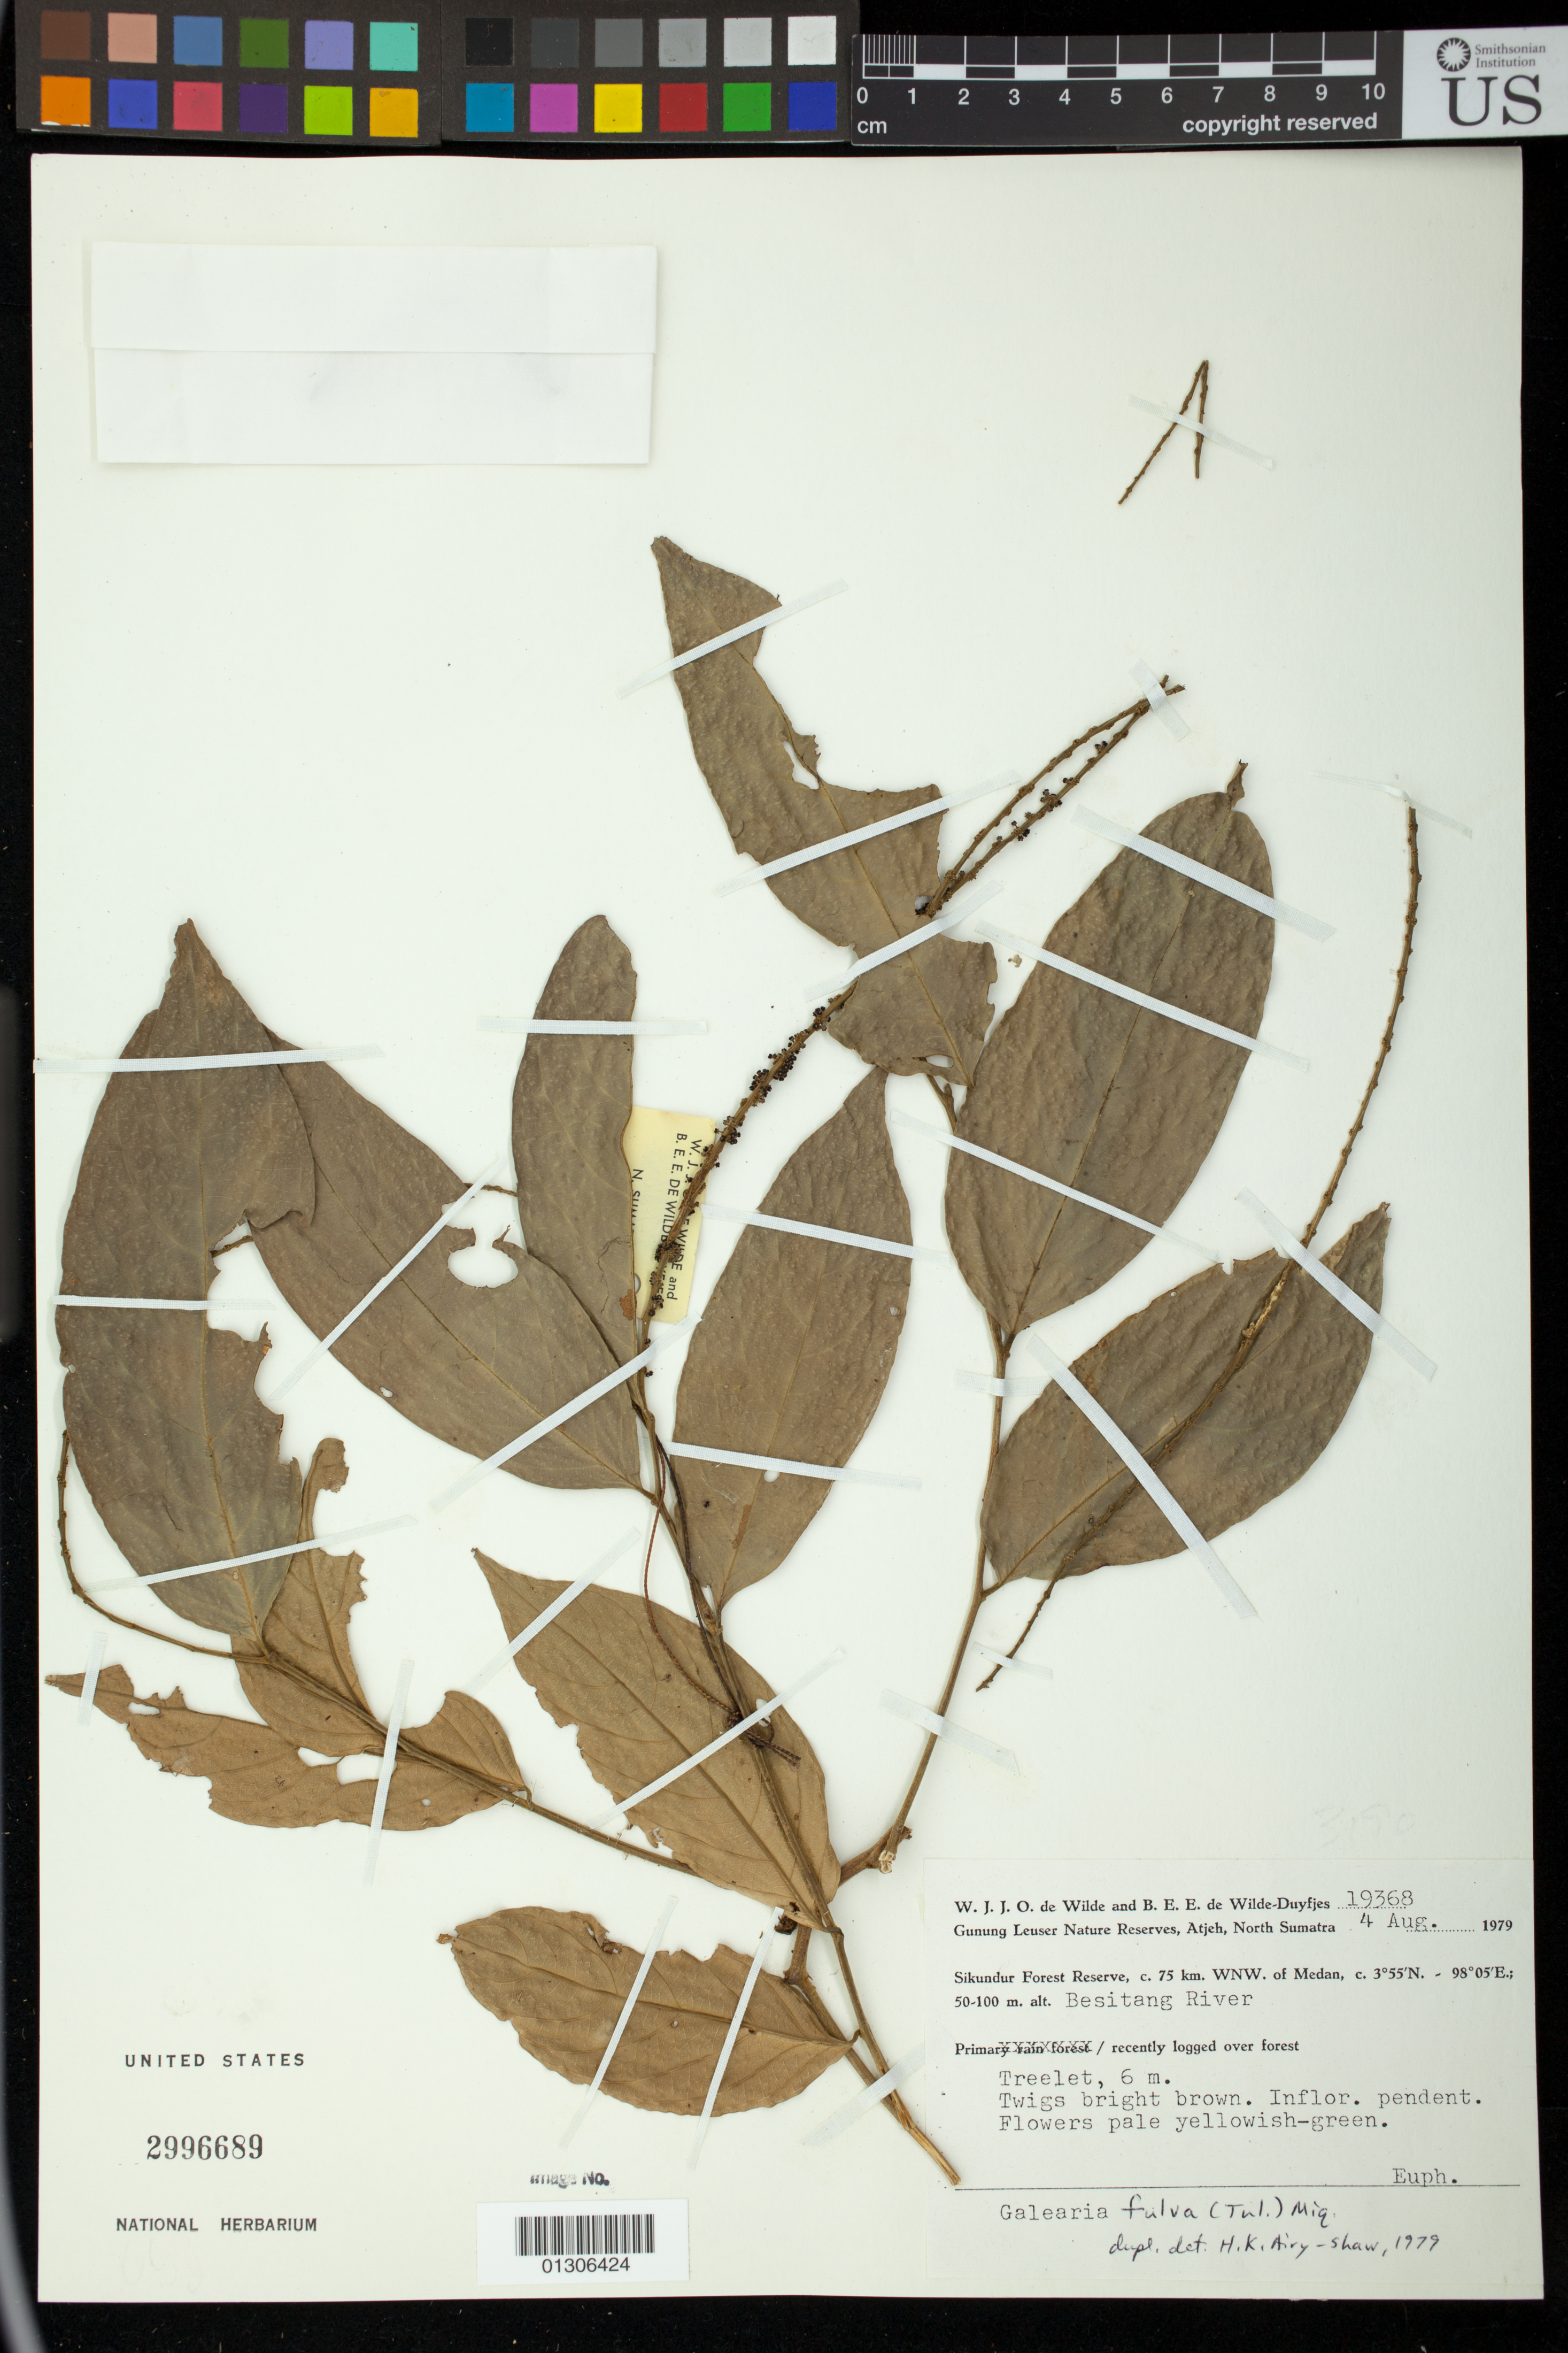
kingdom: Plantae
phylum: Tracheophyta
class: Magnoliopsida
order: Malpighiales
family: Pandaceae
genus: Galearia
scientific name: Galearia fulva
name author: (Tul.) Miq.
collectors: W. J. de Wilde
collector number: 19368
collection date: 1979-08-04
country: Indonesia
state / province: Sumatra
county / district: Sumatera Utara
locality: Sikundur Forest Reserve, c. 75 km. WNW of Medan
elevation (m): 50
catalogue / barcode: US 2996689